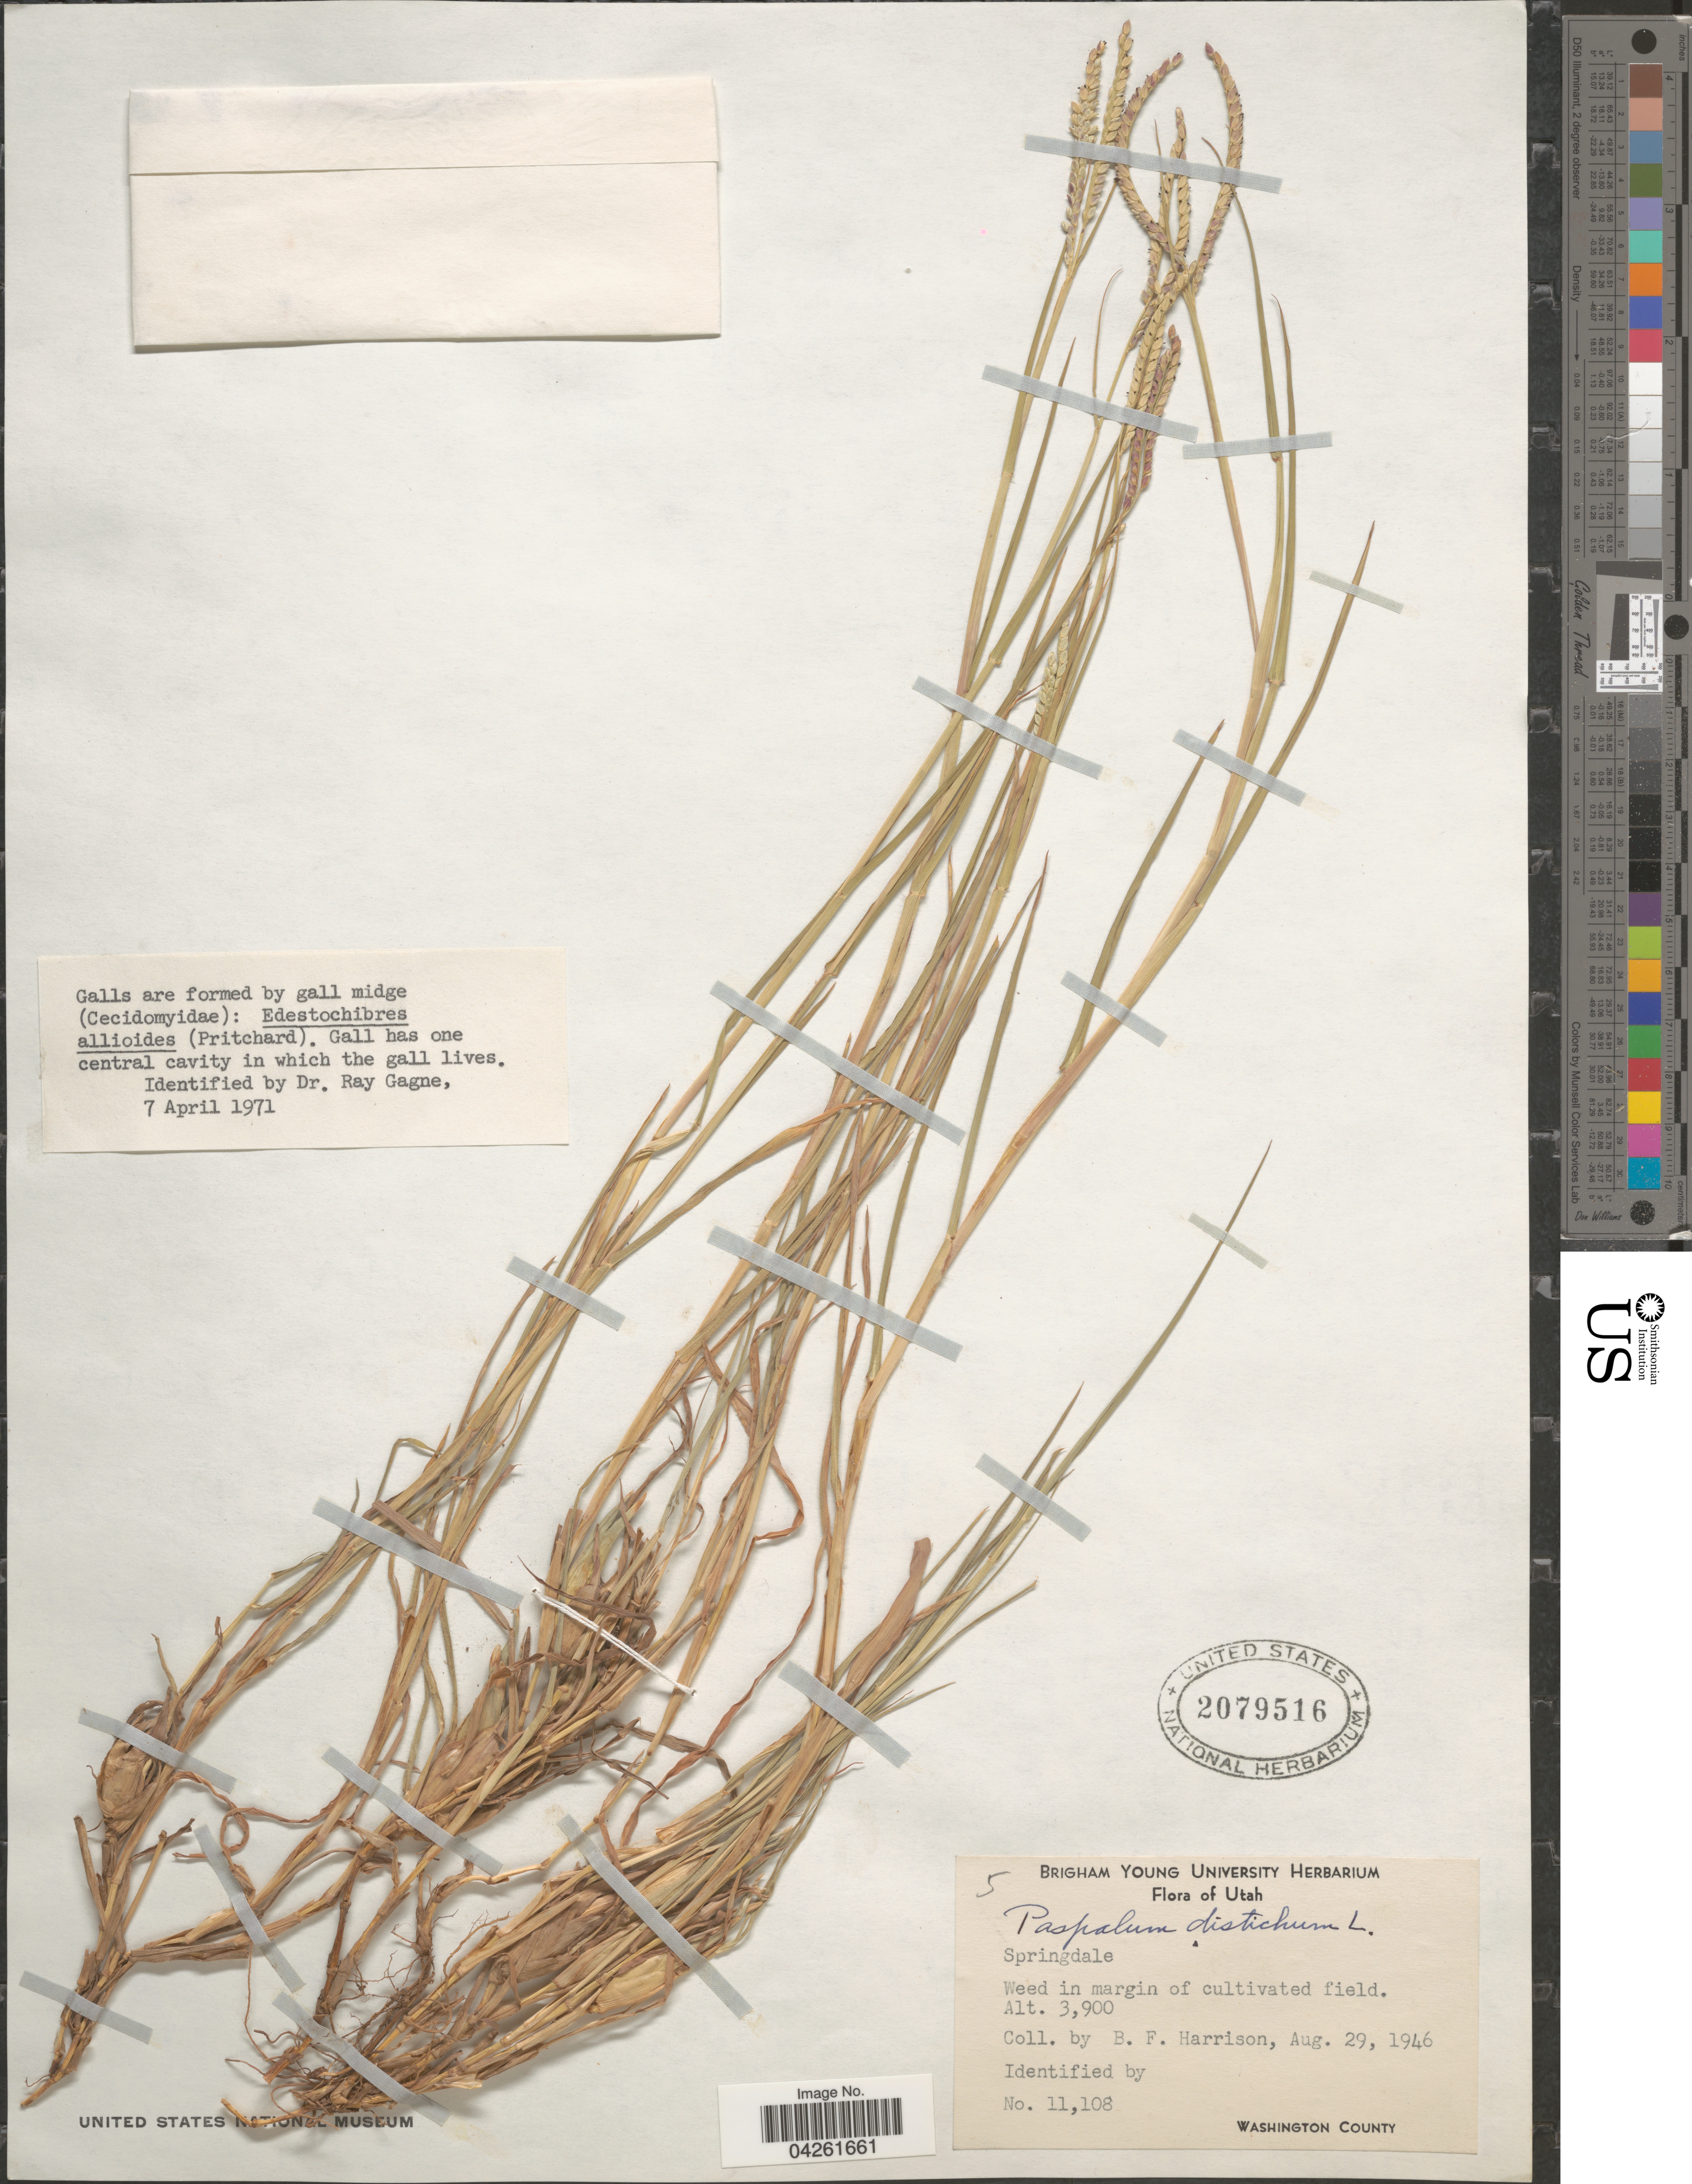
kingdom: Plantae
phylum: Tracheophyta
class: Liliopsida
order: Poales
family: Poaceae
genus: Paspalum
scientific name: Paspalum distichum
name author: L.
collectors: B. F. Harrison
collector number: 11108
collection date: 1946-08-29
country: United States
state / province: Utah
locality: Weed in margin of cultivated field. Washington County.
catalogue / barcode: US 2079516